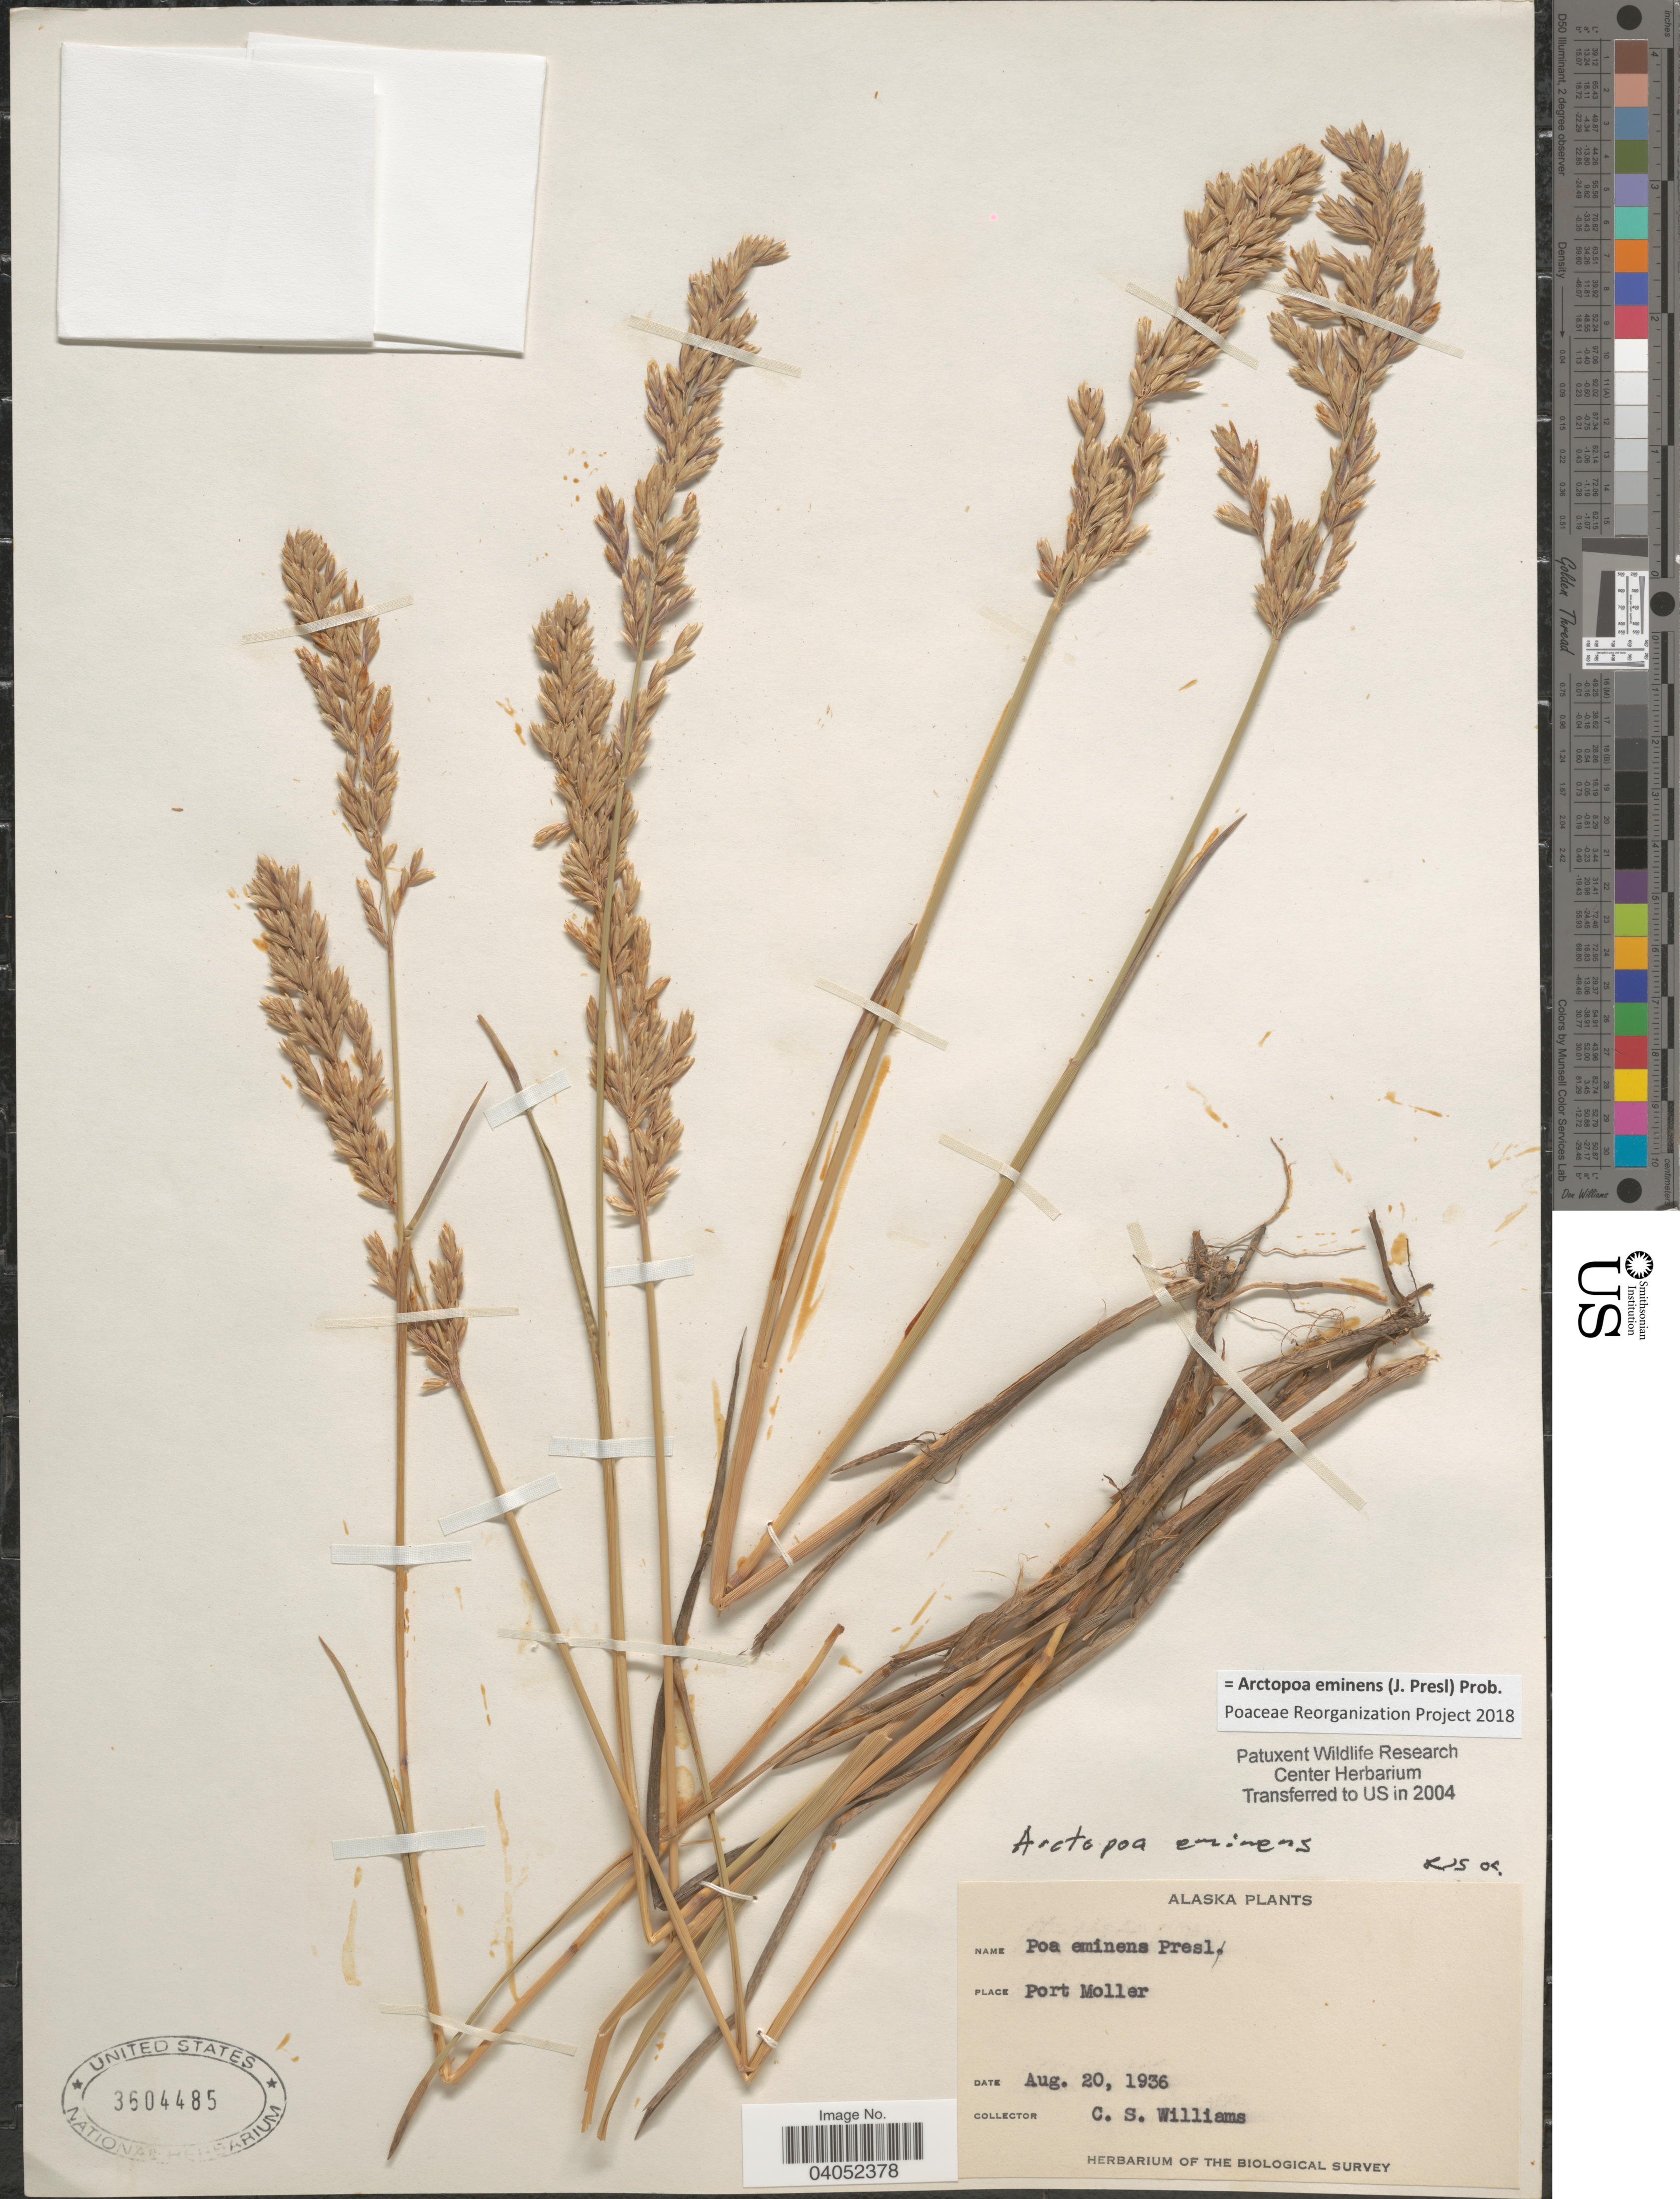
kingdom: Plantae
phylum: Tracheophyta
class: Liliopsida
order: Poales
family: Poaceae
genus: Arctopoa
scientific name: Arctopoa eminens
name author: (J. Presl) Prob.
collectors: C. Williams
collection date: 1936-08-20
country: United States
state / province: Alaska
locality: Port Moller.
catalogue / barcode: US 3604485